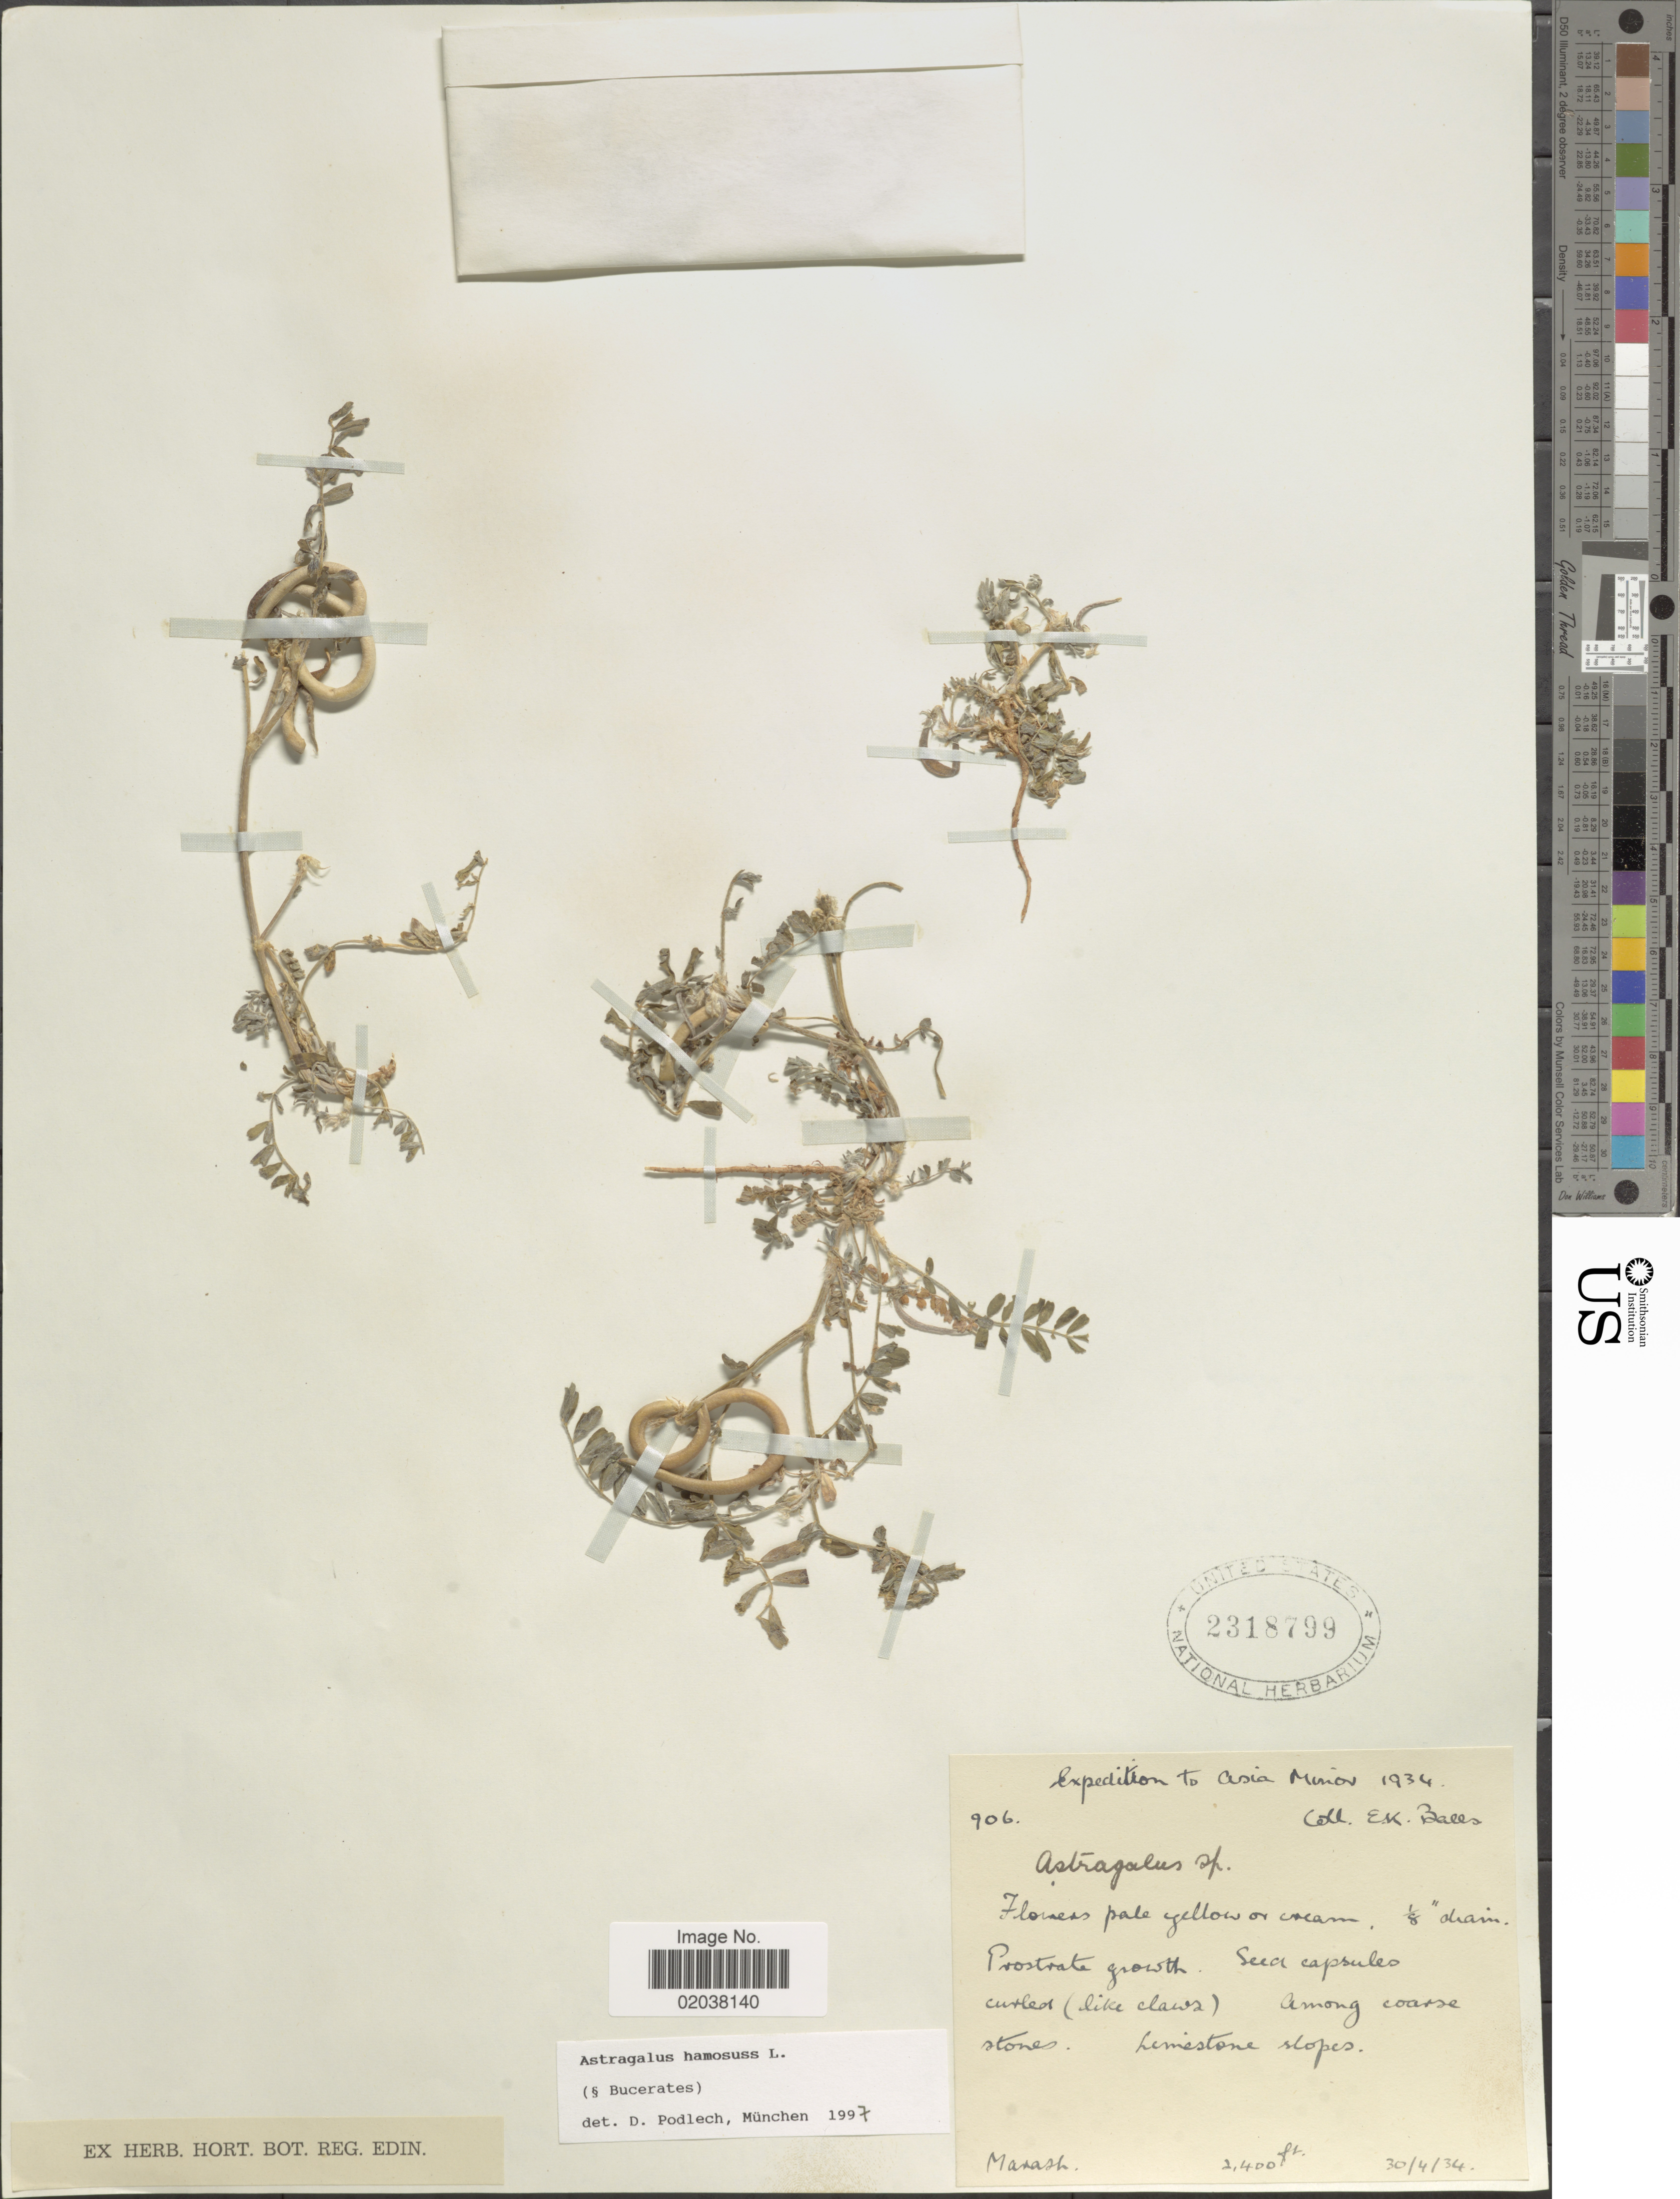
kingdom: Plantae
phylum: Tracheophyta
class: Magnoliopsida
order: Fabales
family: Fabaceae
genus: Astragalus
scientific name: Astragalus hamosus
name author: L.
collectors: E. K. Balls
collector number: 906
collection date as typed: Transcribed d/m/y: 30/4/34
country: Turkey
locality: Asia Minor, among coarse stones, Limestones slopes, Marash [interpreted]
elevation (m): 732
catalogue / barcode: US 2318799